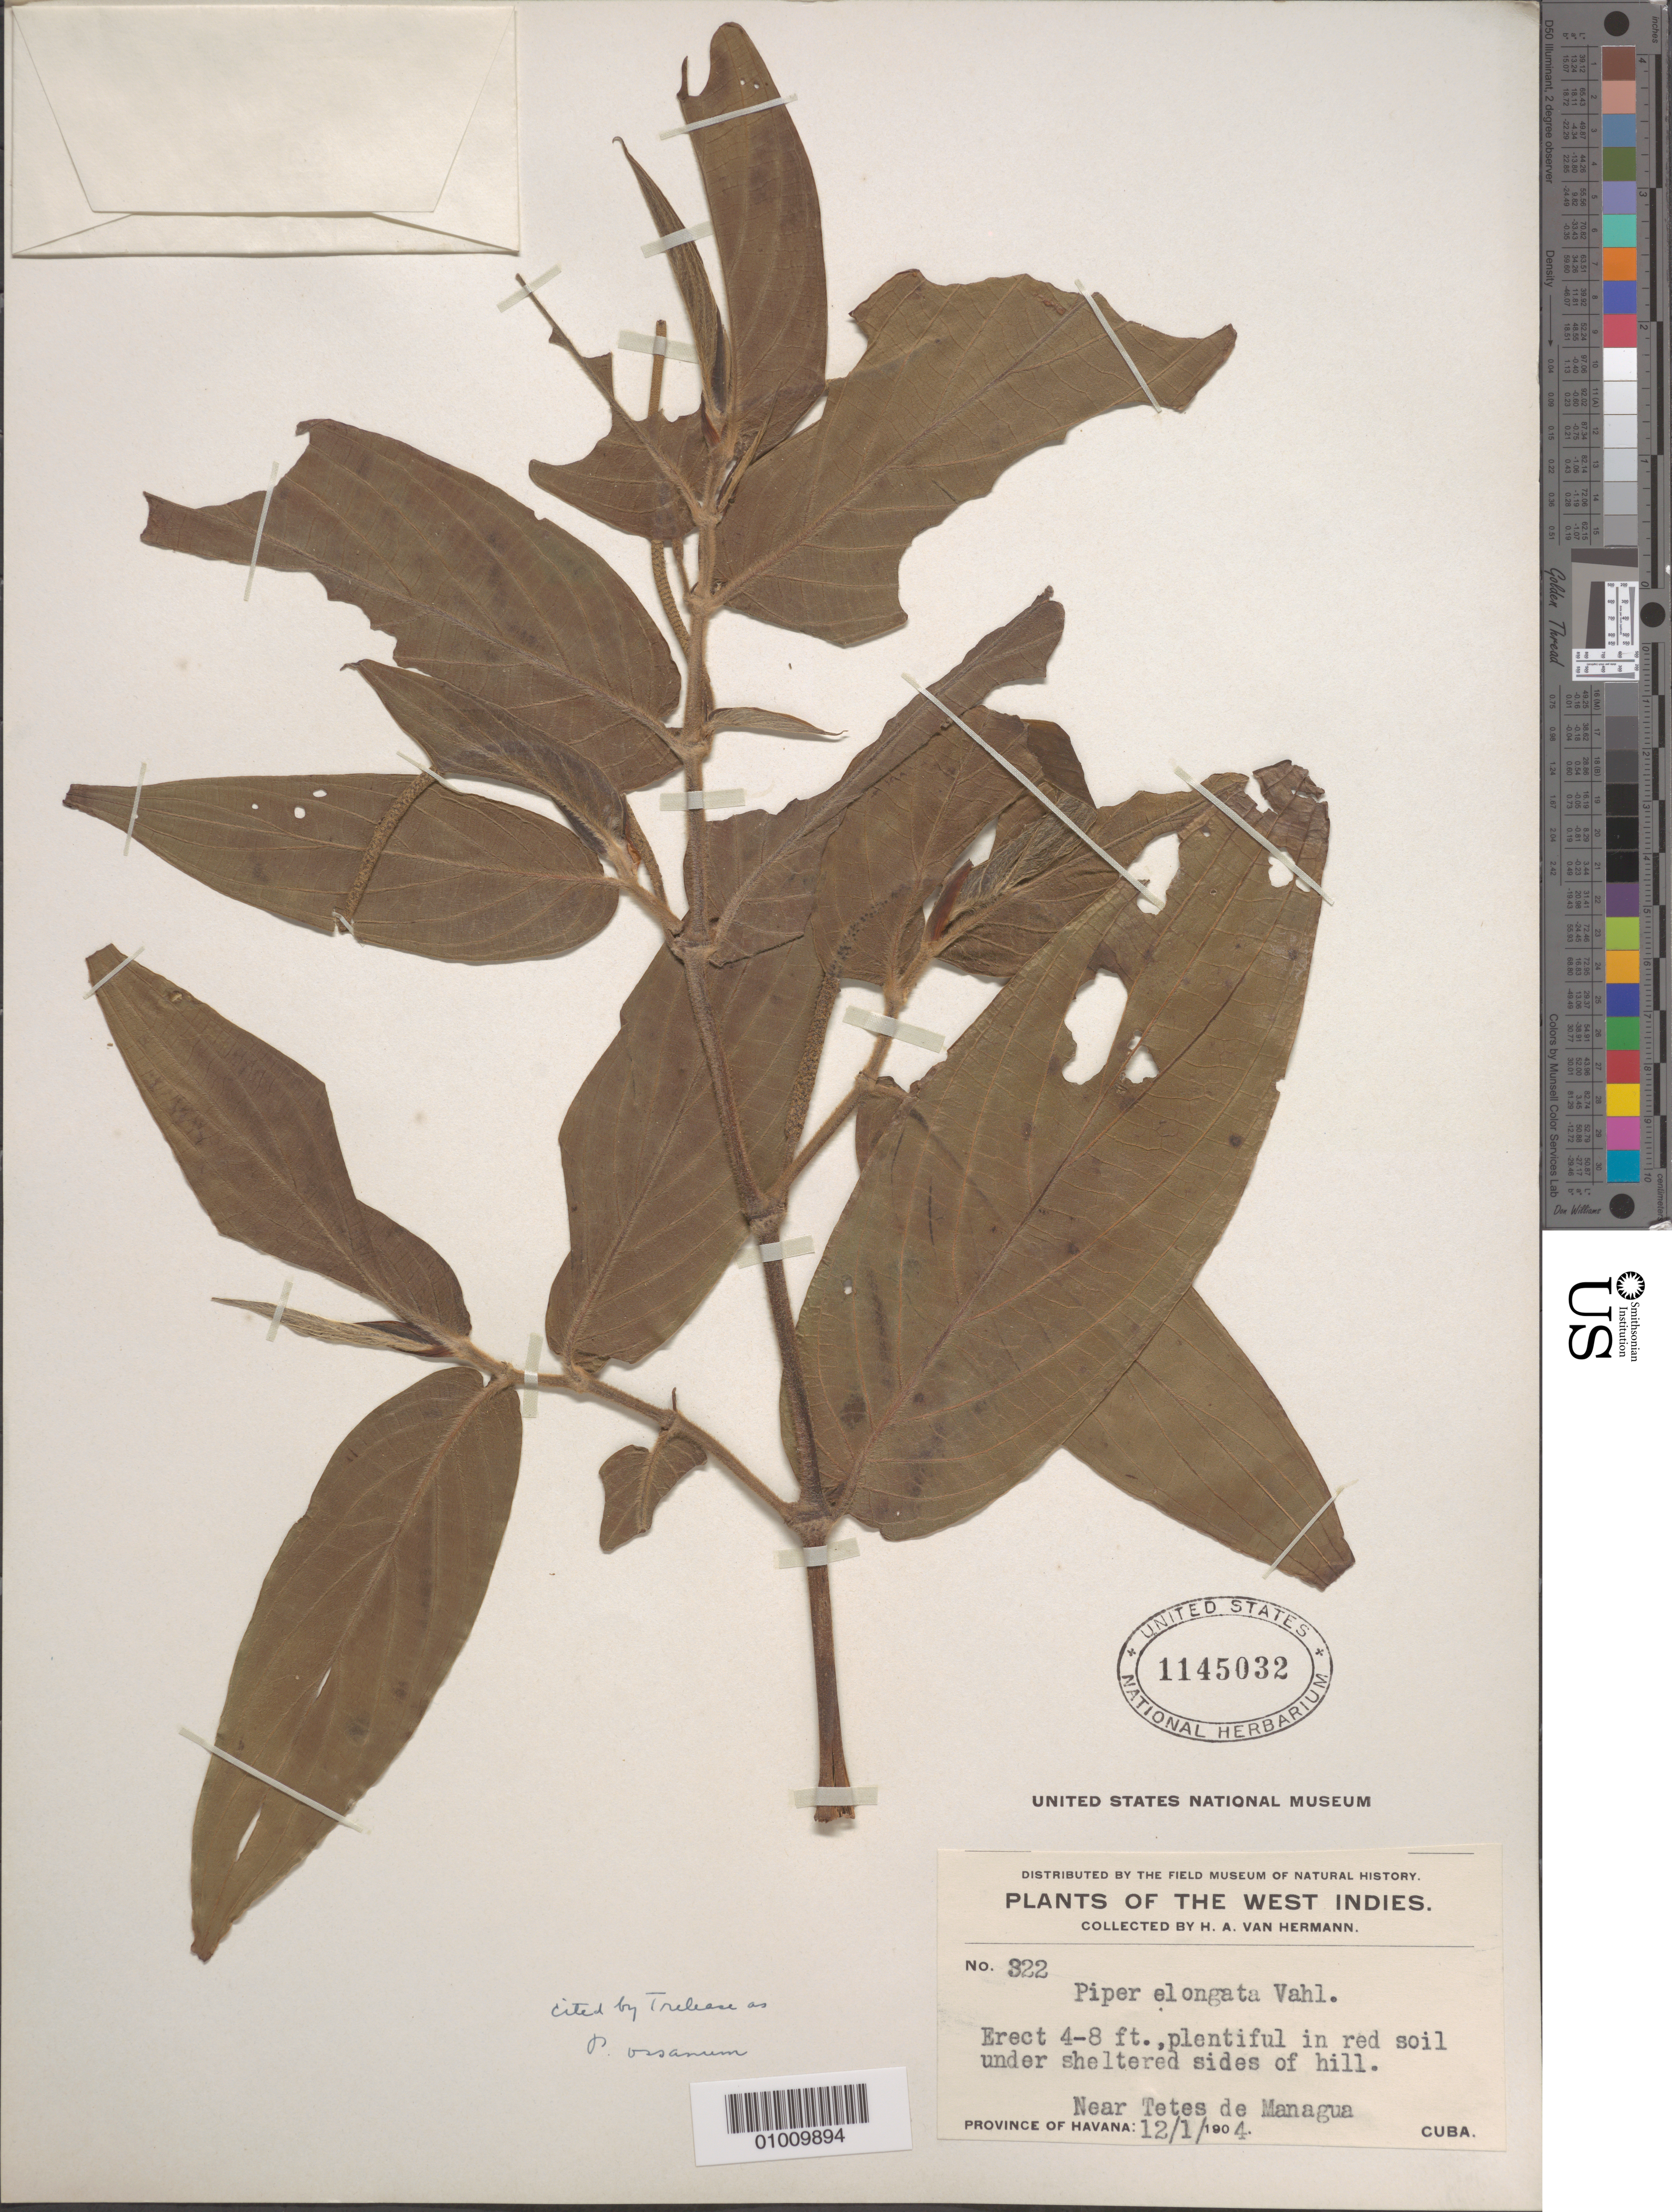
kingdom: Plantae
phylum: Tracheophyta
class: Magnoliopsida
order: Piperales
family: Piperaceae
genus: Piper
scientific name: Piper ossanum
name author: (C. DC.) Trel.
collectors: H. A. Van Hermann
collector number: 322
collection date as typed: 01 Dec 1904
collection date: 1904-12-01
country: Cuba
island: Cuba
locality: Near Tetes de managua Under sheltered sides of hill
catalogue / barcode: US 1145032